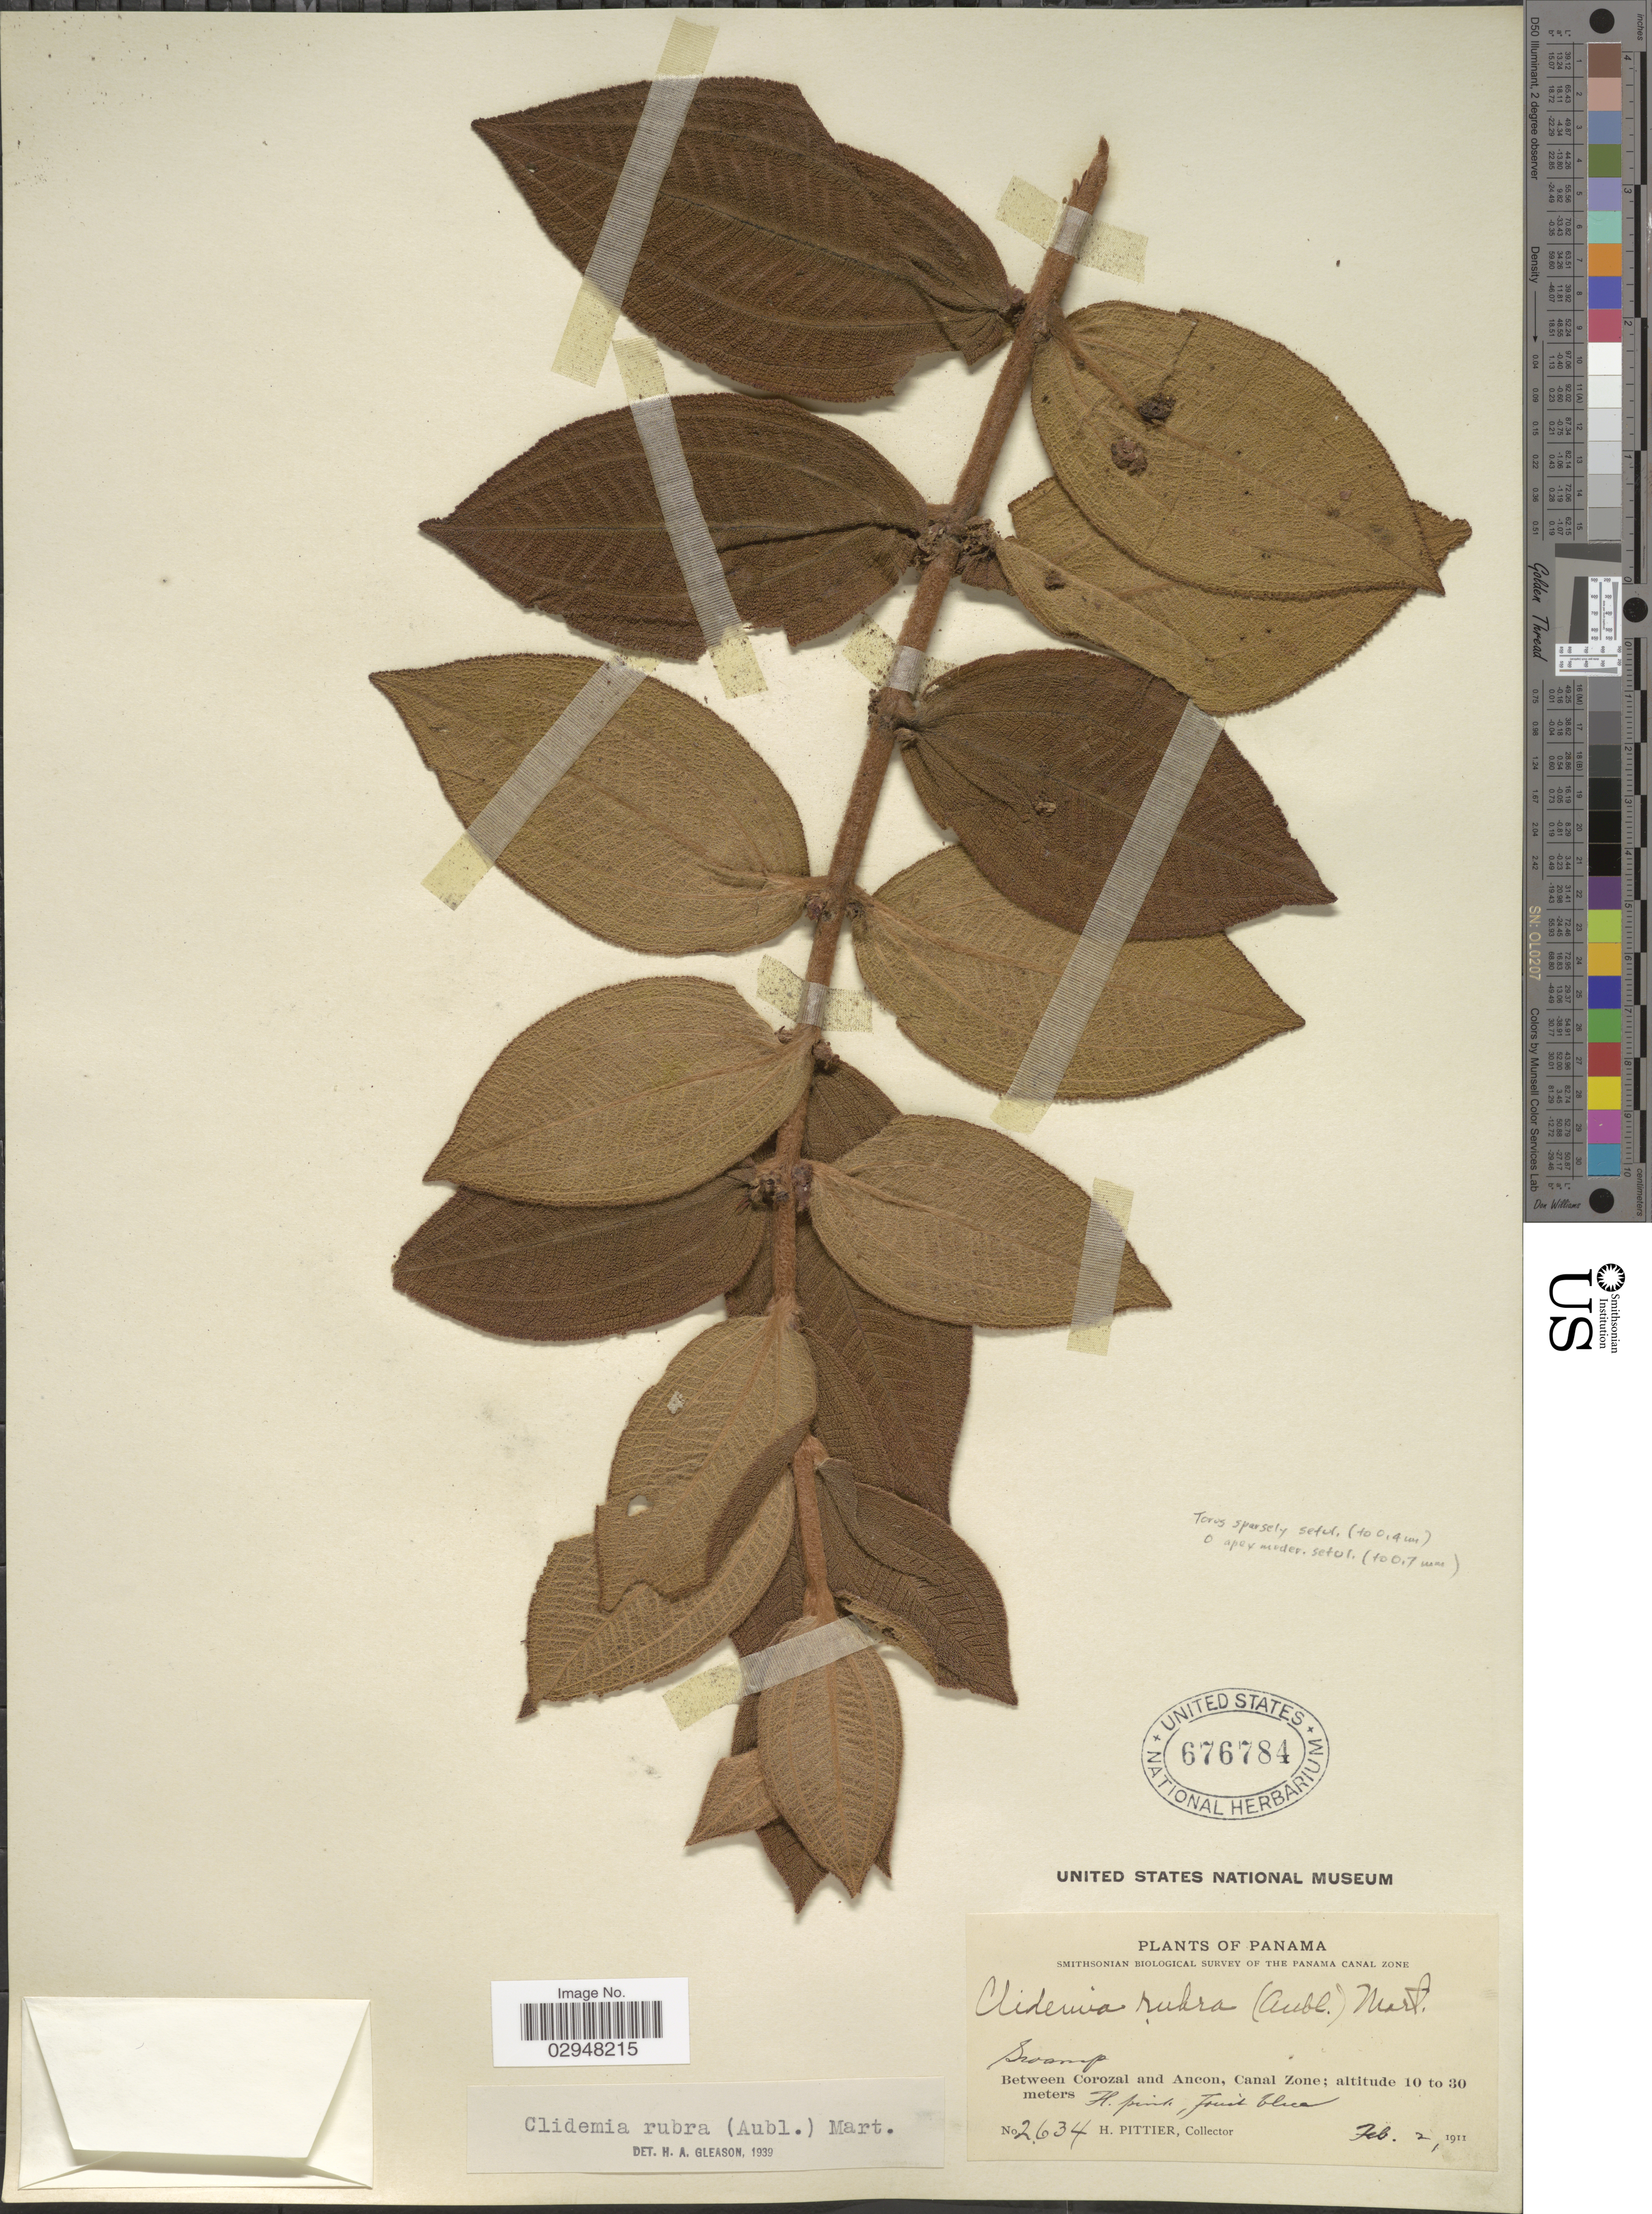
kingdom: Plantae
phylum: Tracheophyta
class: Magnoliopsida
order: Myrtales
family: Melastomataceae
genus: Clidemia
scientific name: Clidemia rubra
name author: (Aubl.) Mart.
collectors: H. F. Pittier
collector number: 2634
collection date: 1911-02-02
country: Panama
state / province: Colón / Panamá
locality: Between Corozal and Ancon, Canal Zone.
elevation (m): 10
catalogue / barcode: US 676784